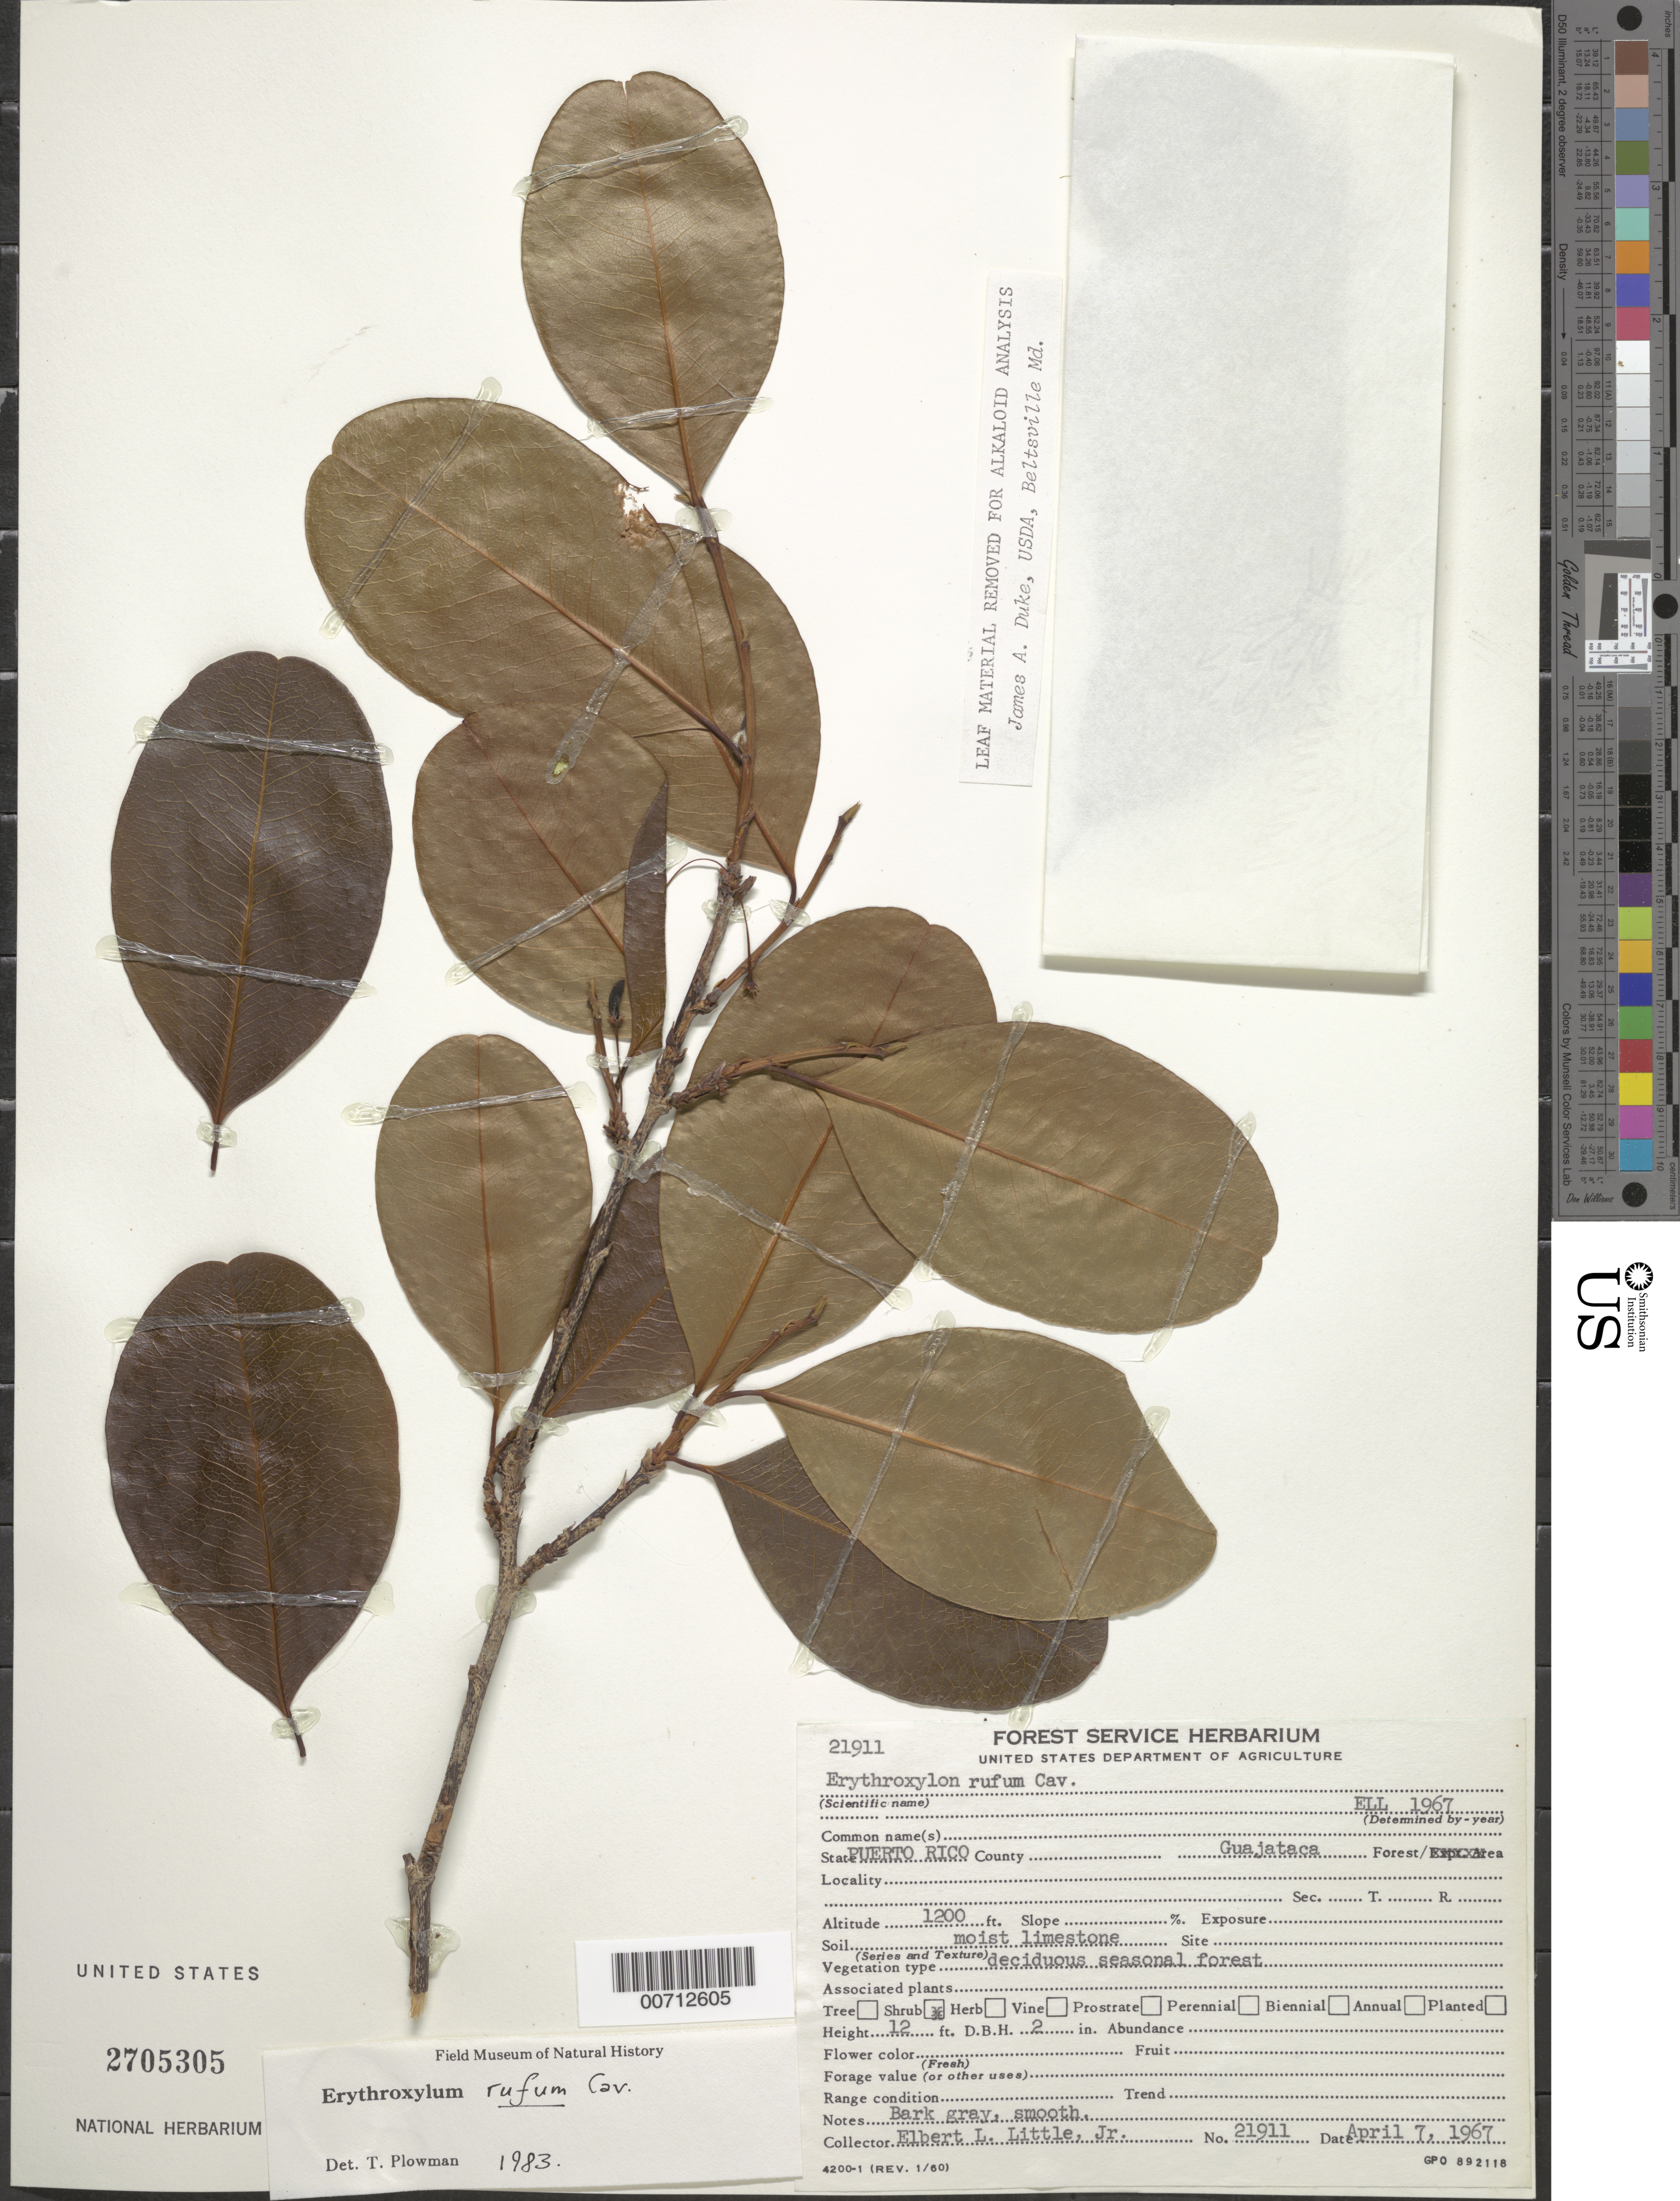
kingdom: Plantae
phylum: Tracheophyta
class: Magnoliopsida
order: Malpighiales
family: Erythroxylaceae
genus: Erythroxylum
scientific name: Erythroxylum rufum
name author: Cav.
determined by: Little, Elbert L., Jr., (FSSR), United States Department of Agriculture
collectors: E. L. Little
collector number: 21911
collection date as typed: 07 Apr 1967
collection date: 1967-04-07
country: Puerto Rico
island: Greater Antilles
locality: Guajataca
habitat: Seasonal deciduous forest, limestone (moist)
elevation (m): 366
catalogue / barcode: US 2705305